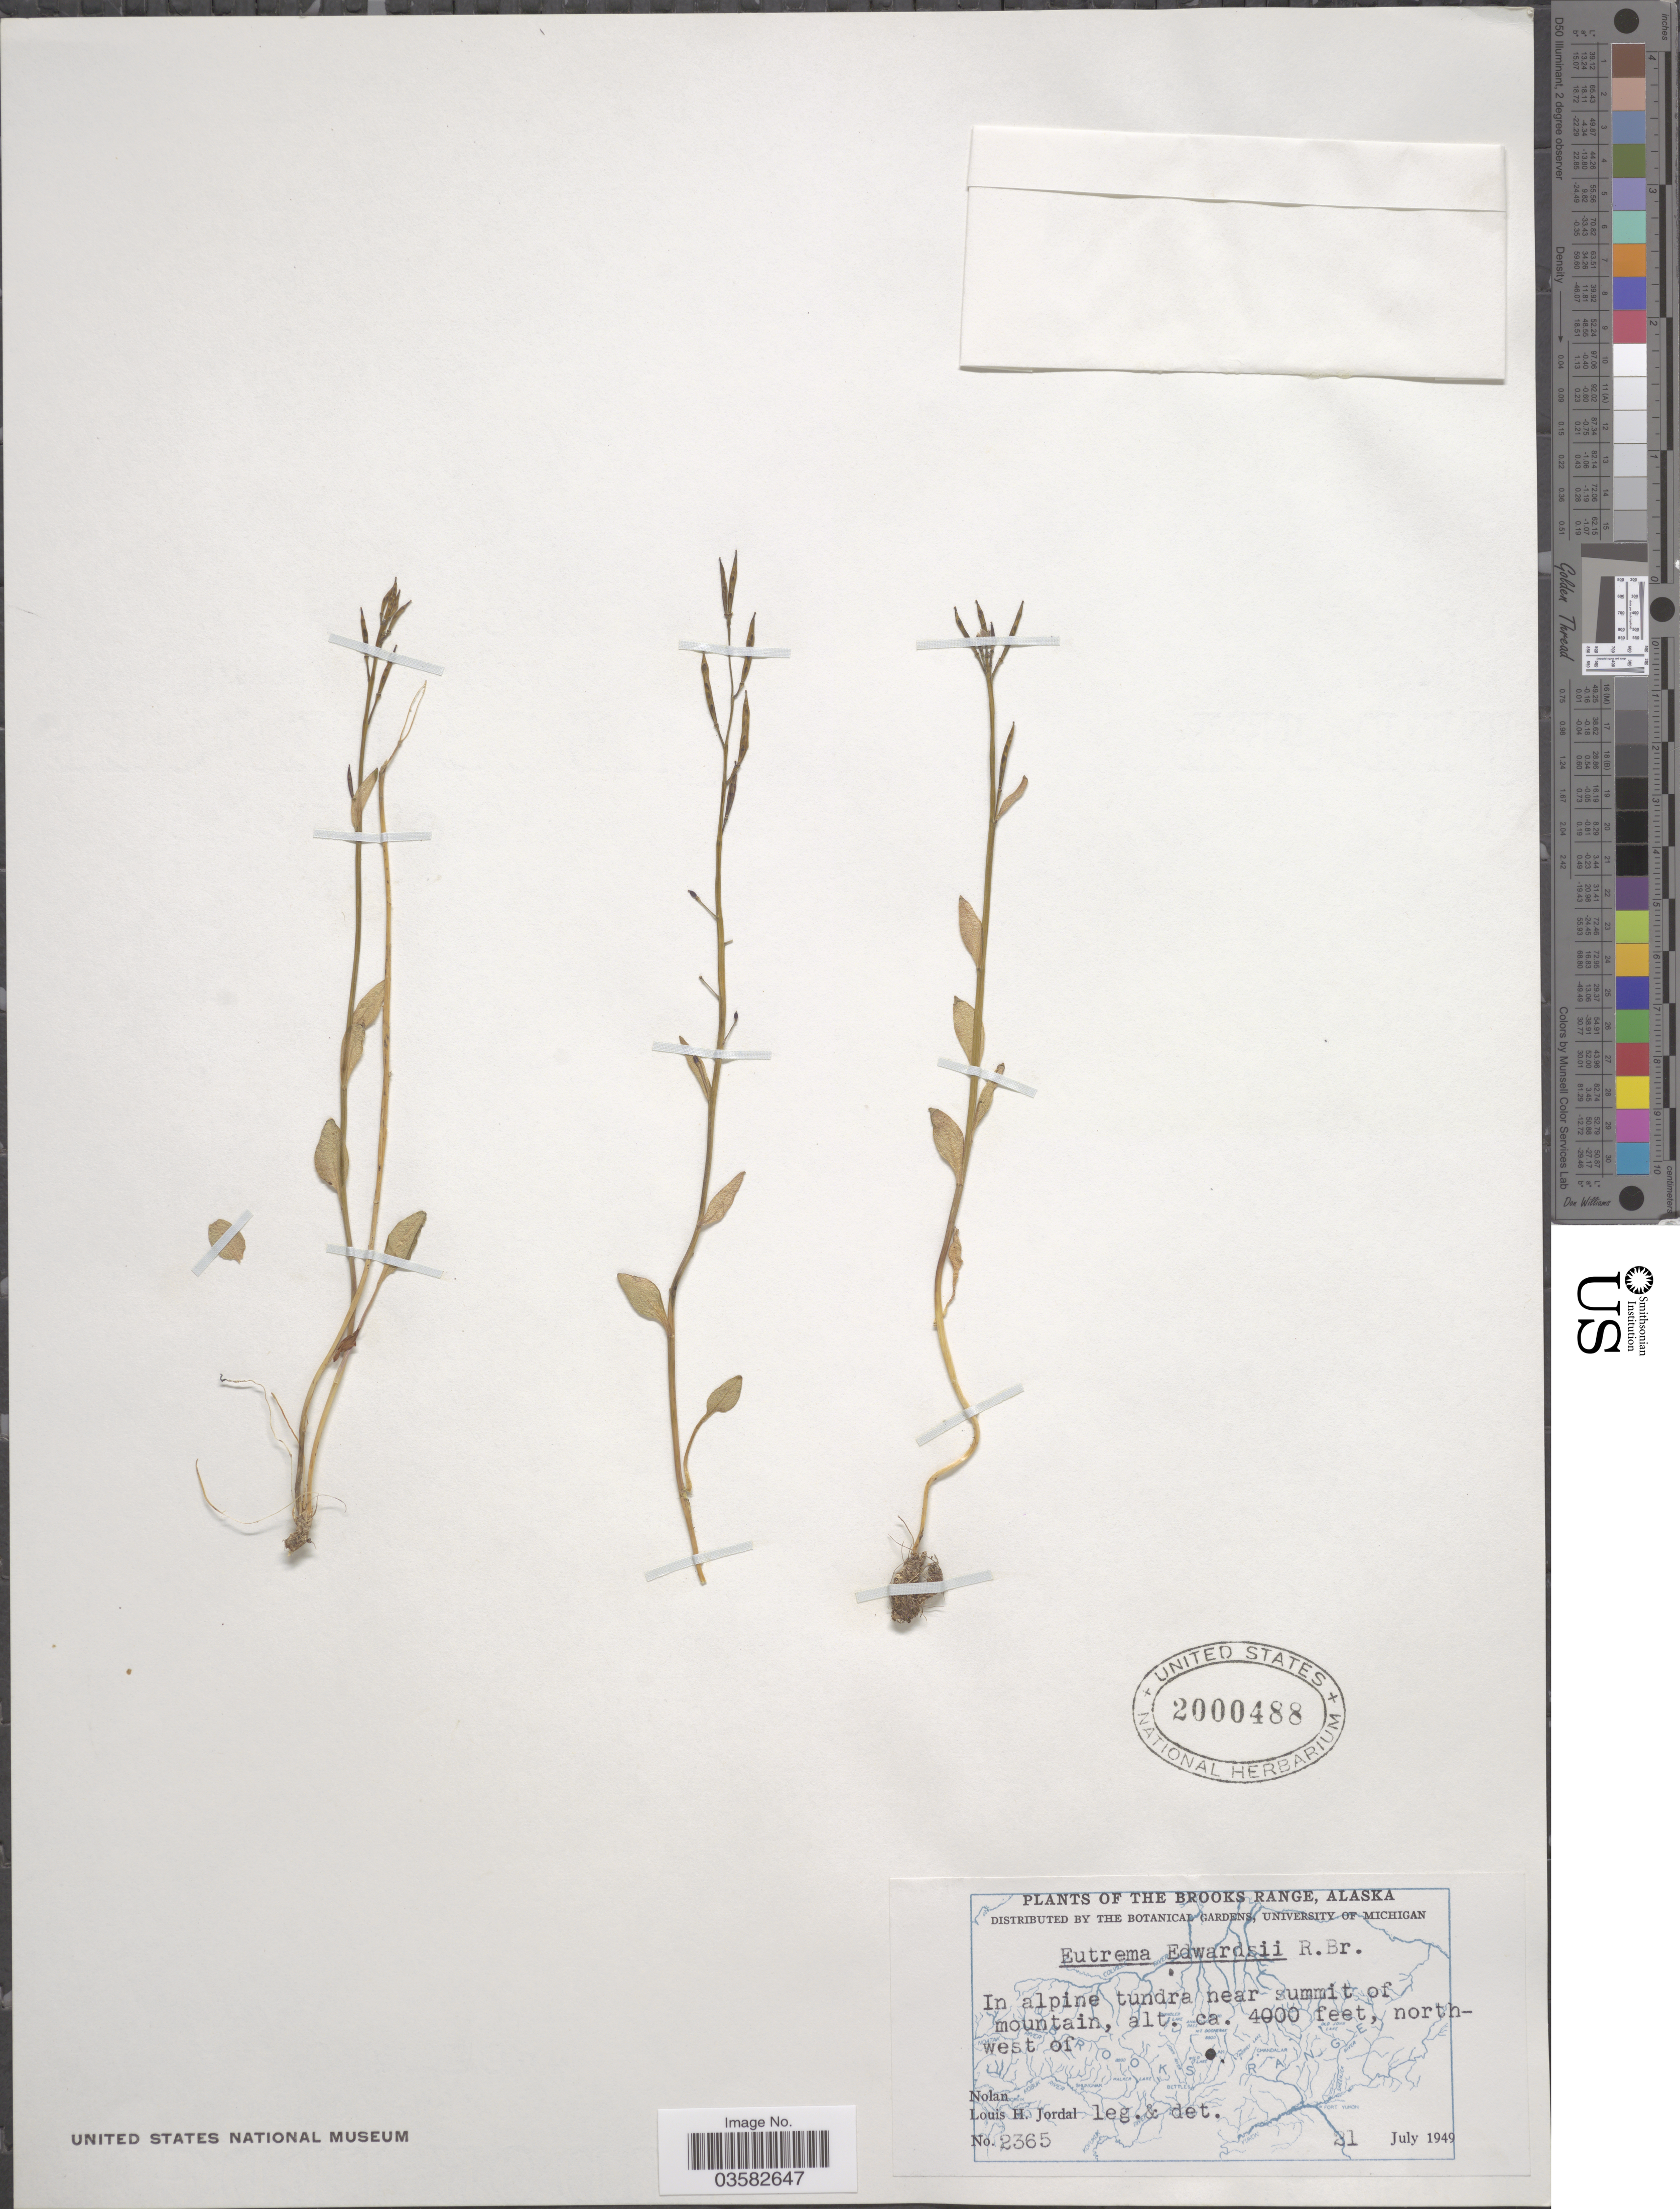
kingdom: Plantae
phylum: Tracheophyta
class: Magnoliopsida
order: Brassicales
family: Brassicaceae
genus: Eutrema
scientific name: Eutrema edwardsii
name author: R. Br.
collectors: L. Jordal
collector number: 2365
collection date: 1949-07-21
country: United States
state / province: Alaska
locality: The Brooks Range. In alpine tundra near summit of mountain, northwest of Nolan.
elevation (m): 1219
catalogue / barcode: US 2000488